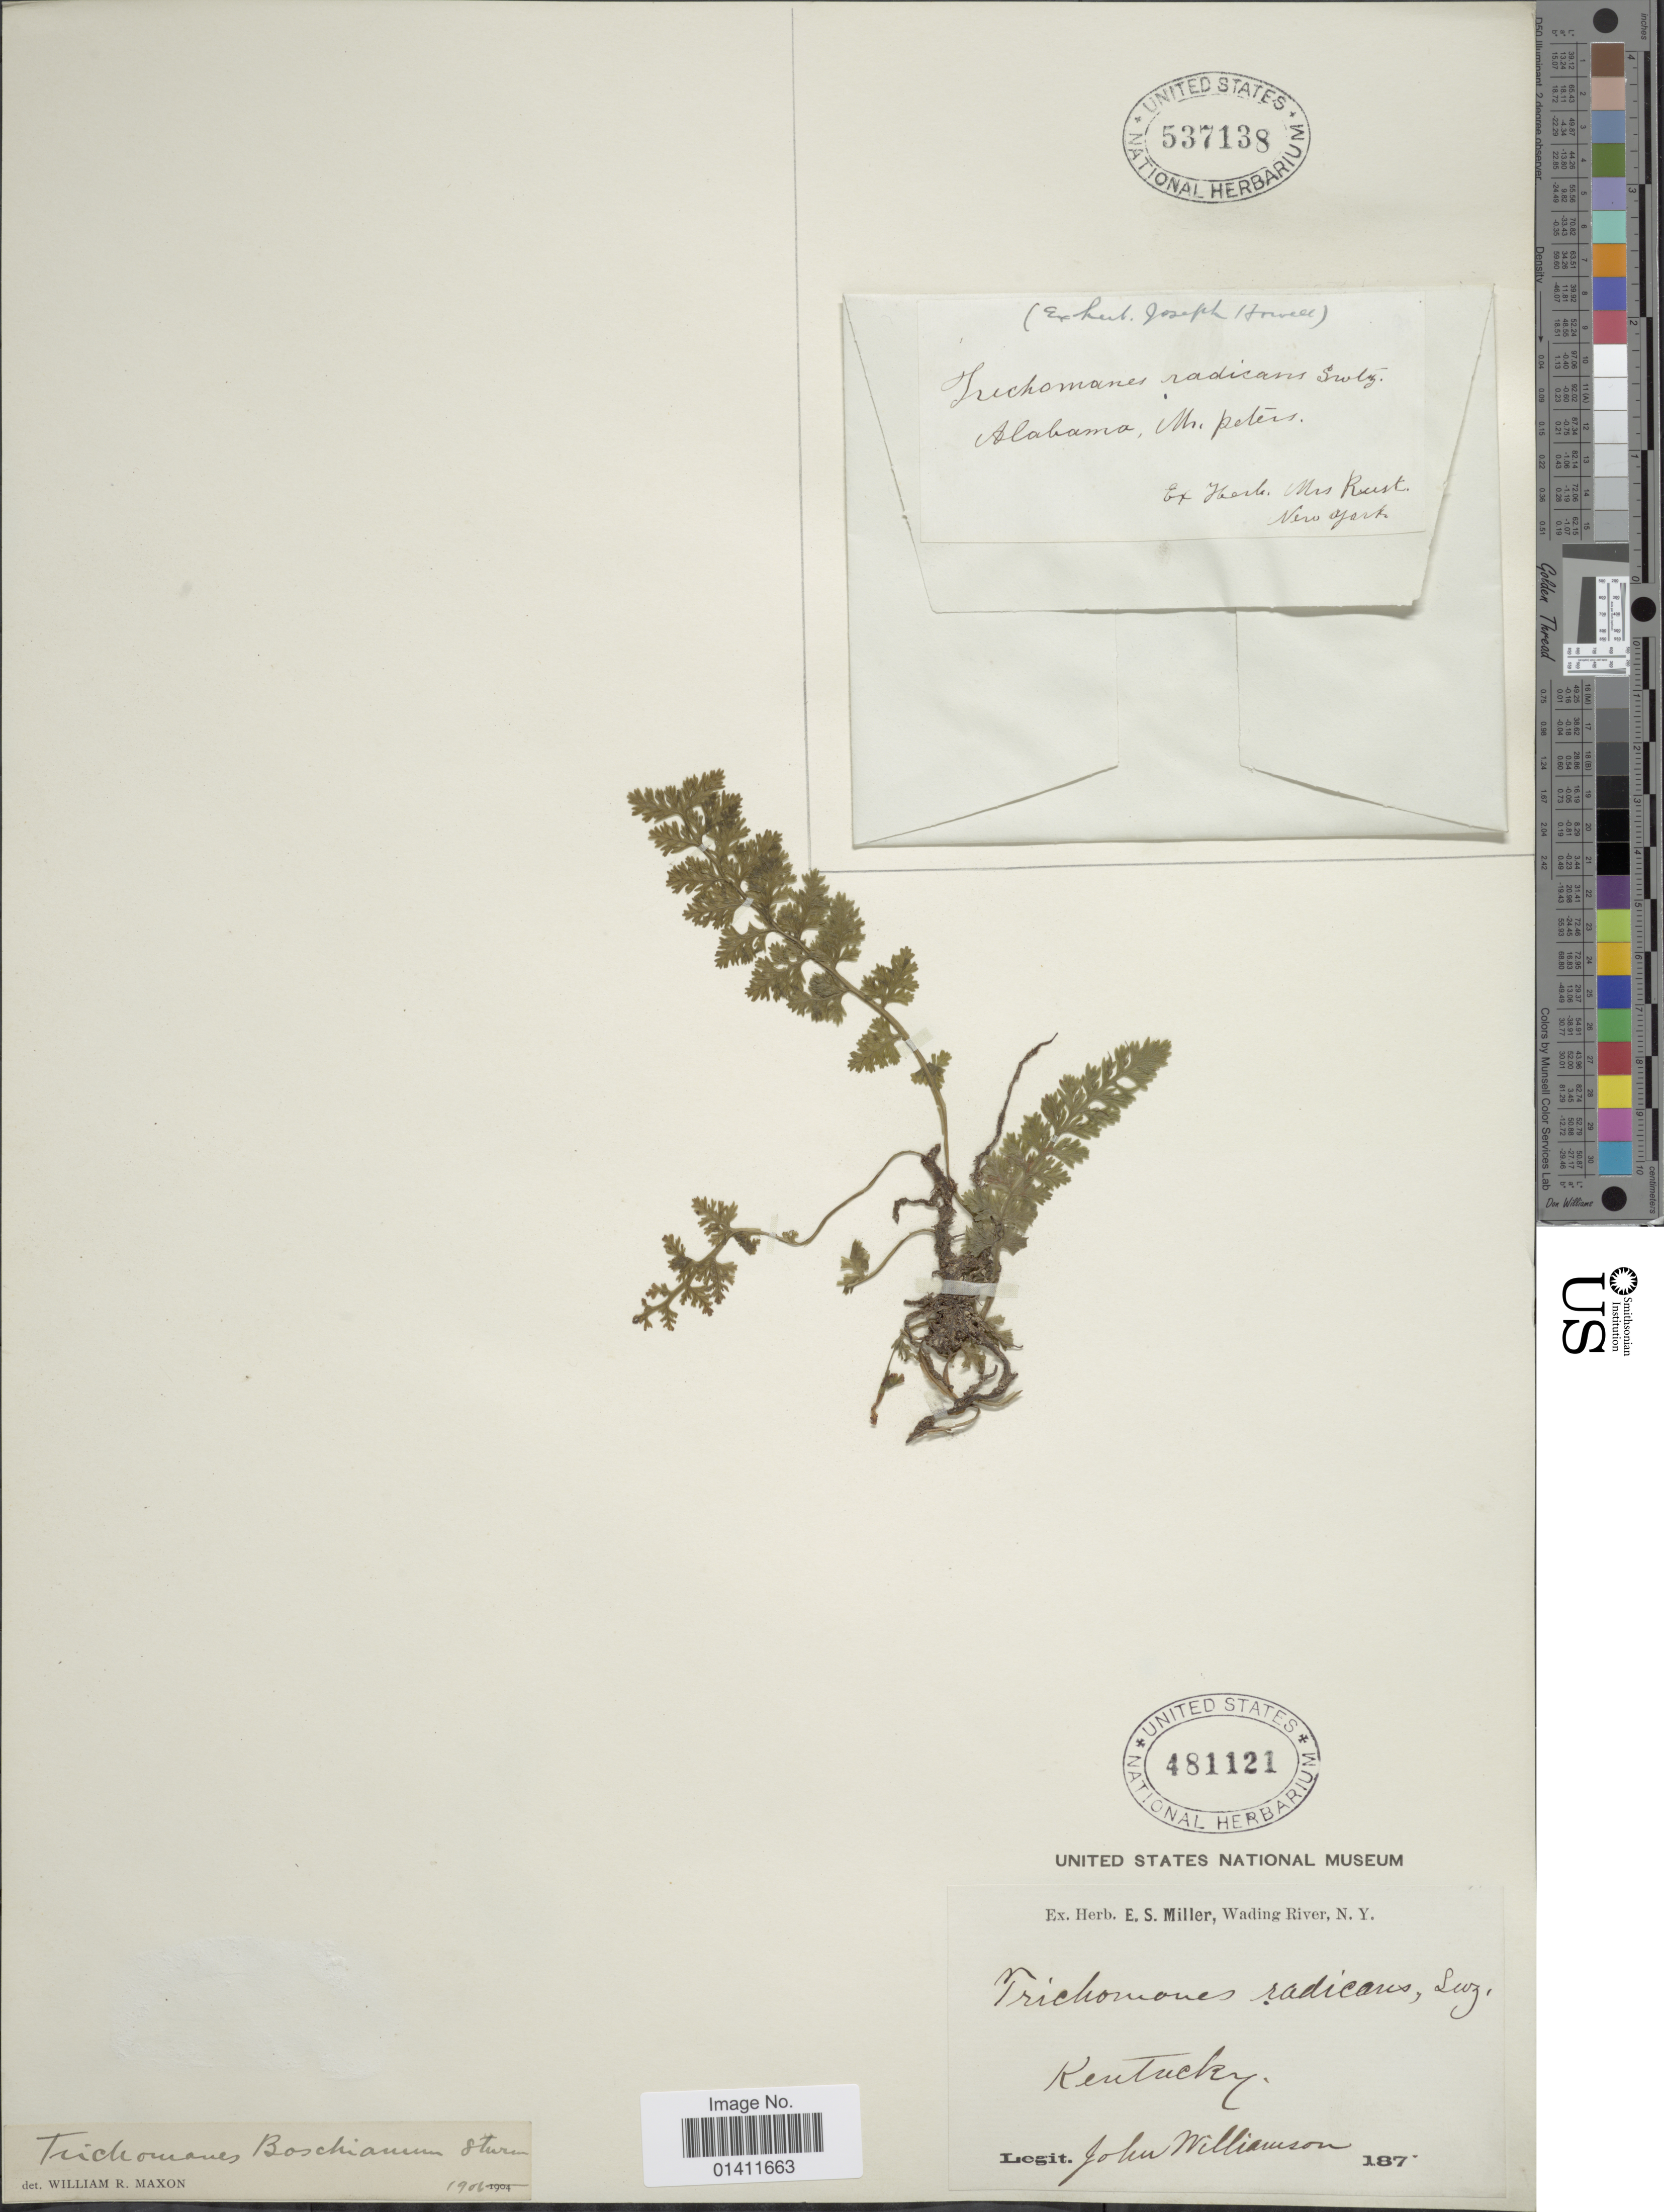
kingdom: Plantae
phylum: Tracheophyta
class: Polypodiopsida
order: Hymenophyllales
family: Hymenophyllaceae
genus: Vandenboschia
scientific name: Vandenboschia boschiana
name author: (J.W. Sturm ex Bosch) Ebihara & K. Iwats.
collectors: -. Peters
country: United States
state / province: Alabama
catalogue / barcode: US 537138-2